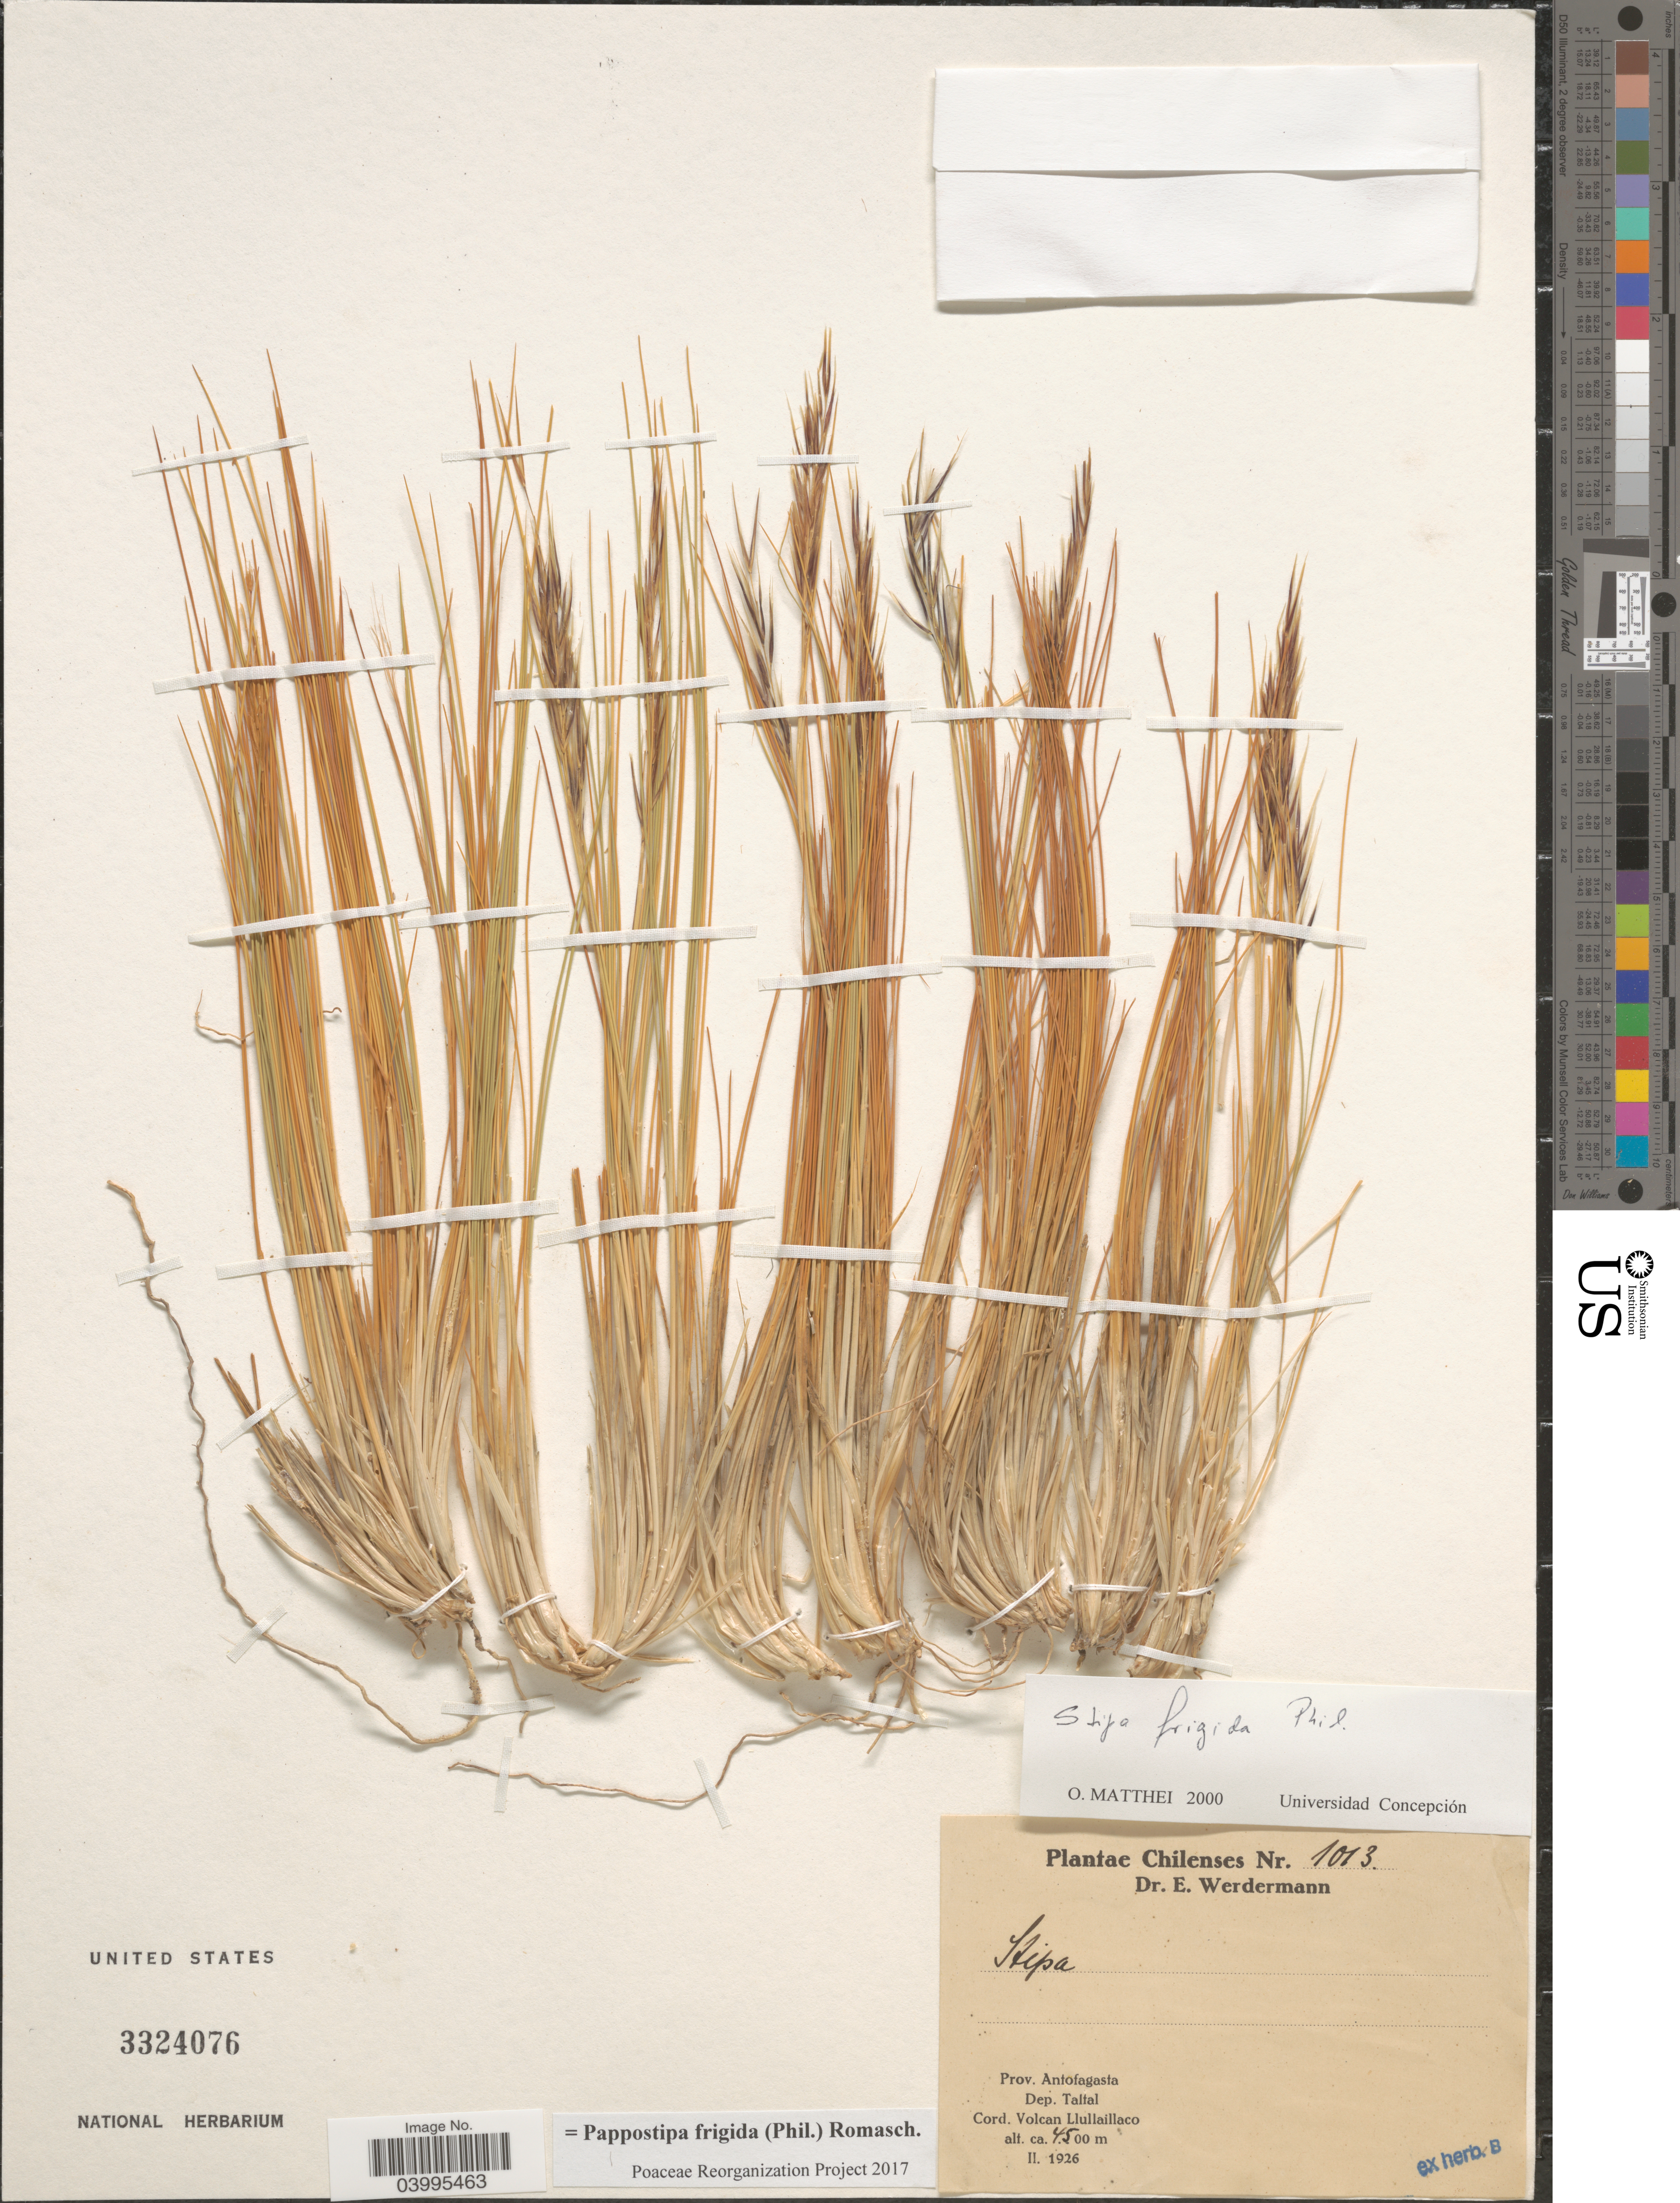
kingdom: Plantae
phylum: Tracheophyta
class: Liliopsida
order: Poales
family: Poaceae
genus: Pappostipa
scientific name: Pappostipa frigida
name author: (Phil.) Romasch.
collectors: E. Werdermann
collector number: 1013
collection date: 1926-02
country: Chile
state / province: Antofagasta (II)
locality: Dep. Taltal. Cord. Volcan Llullaillaco.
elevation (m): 4500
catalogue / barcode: US 3324076